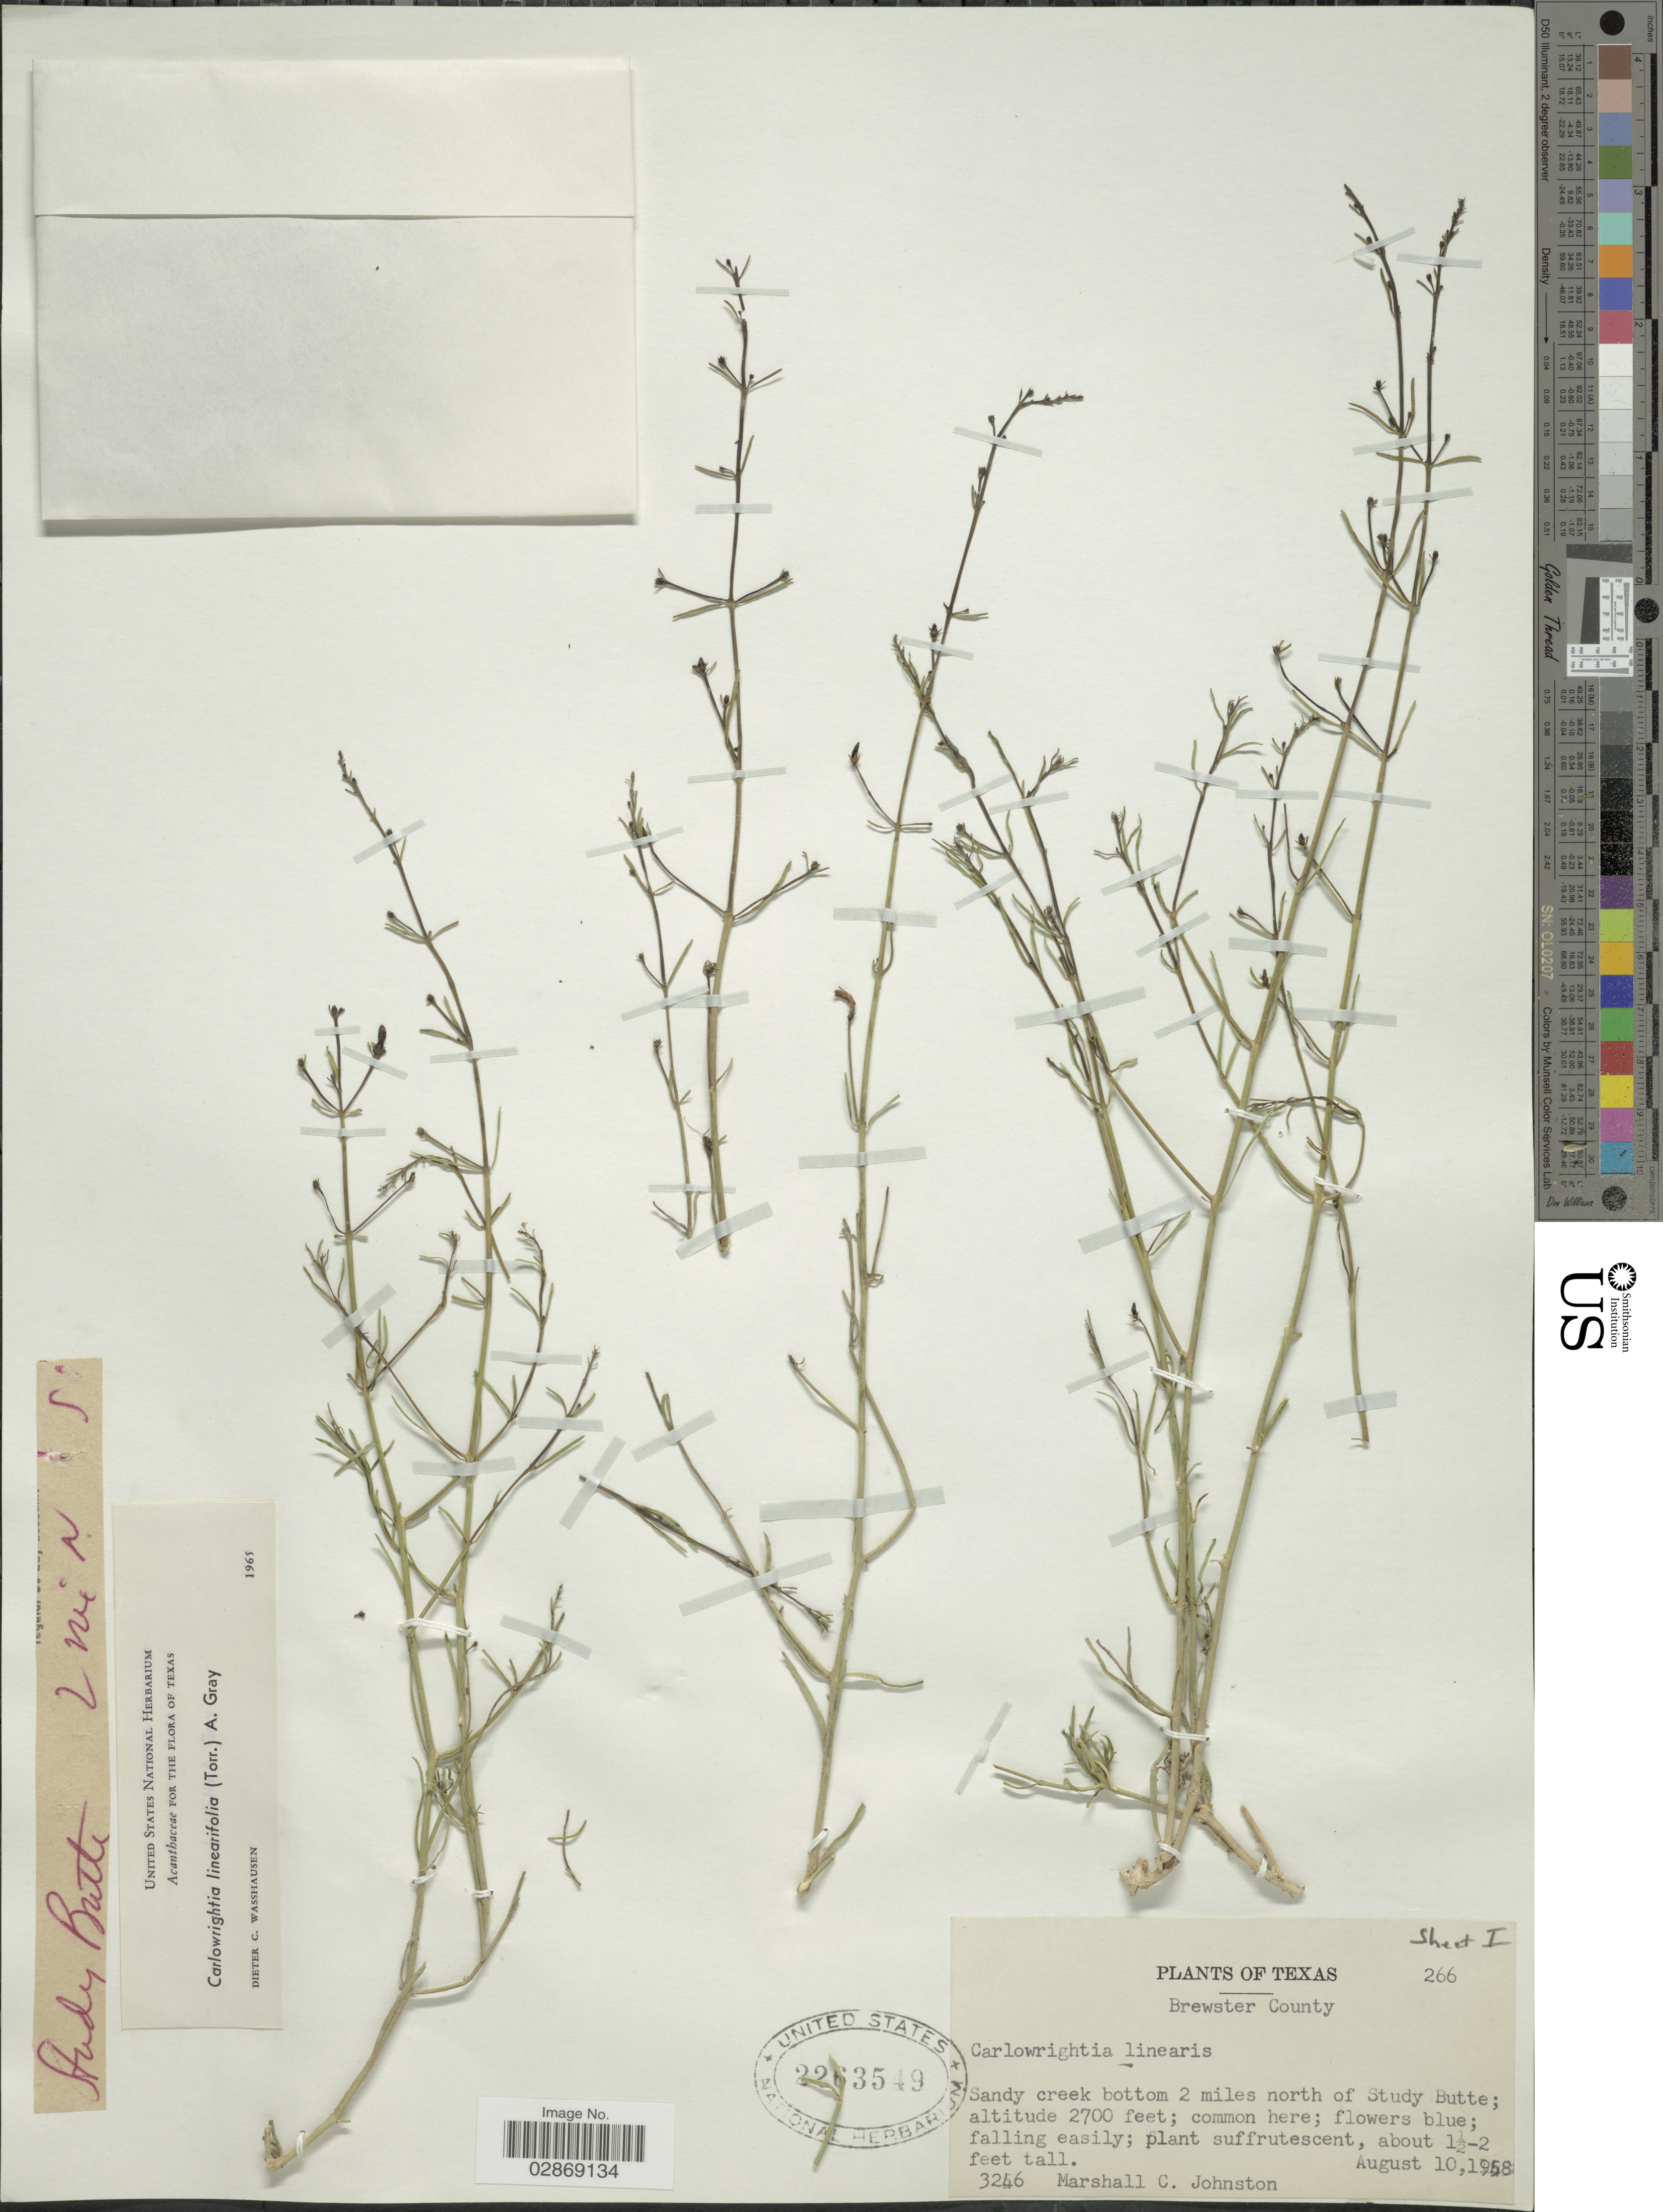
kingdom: Plantae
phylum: Tracheophyta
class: Magnoliopsida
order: Lamiales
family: Acanthaceae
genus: Carlowrightia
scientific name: Carlowrightia linearifolia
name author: (Torr.) A. Gray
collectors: M. Johnston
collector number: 3246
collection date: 1958-08-10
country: United States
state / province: Texas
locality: Brewster County. Sandy creek bottom 2 miles north of Study Butte.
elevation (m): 823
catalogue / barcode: US 2263549